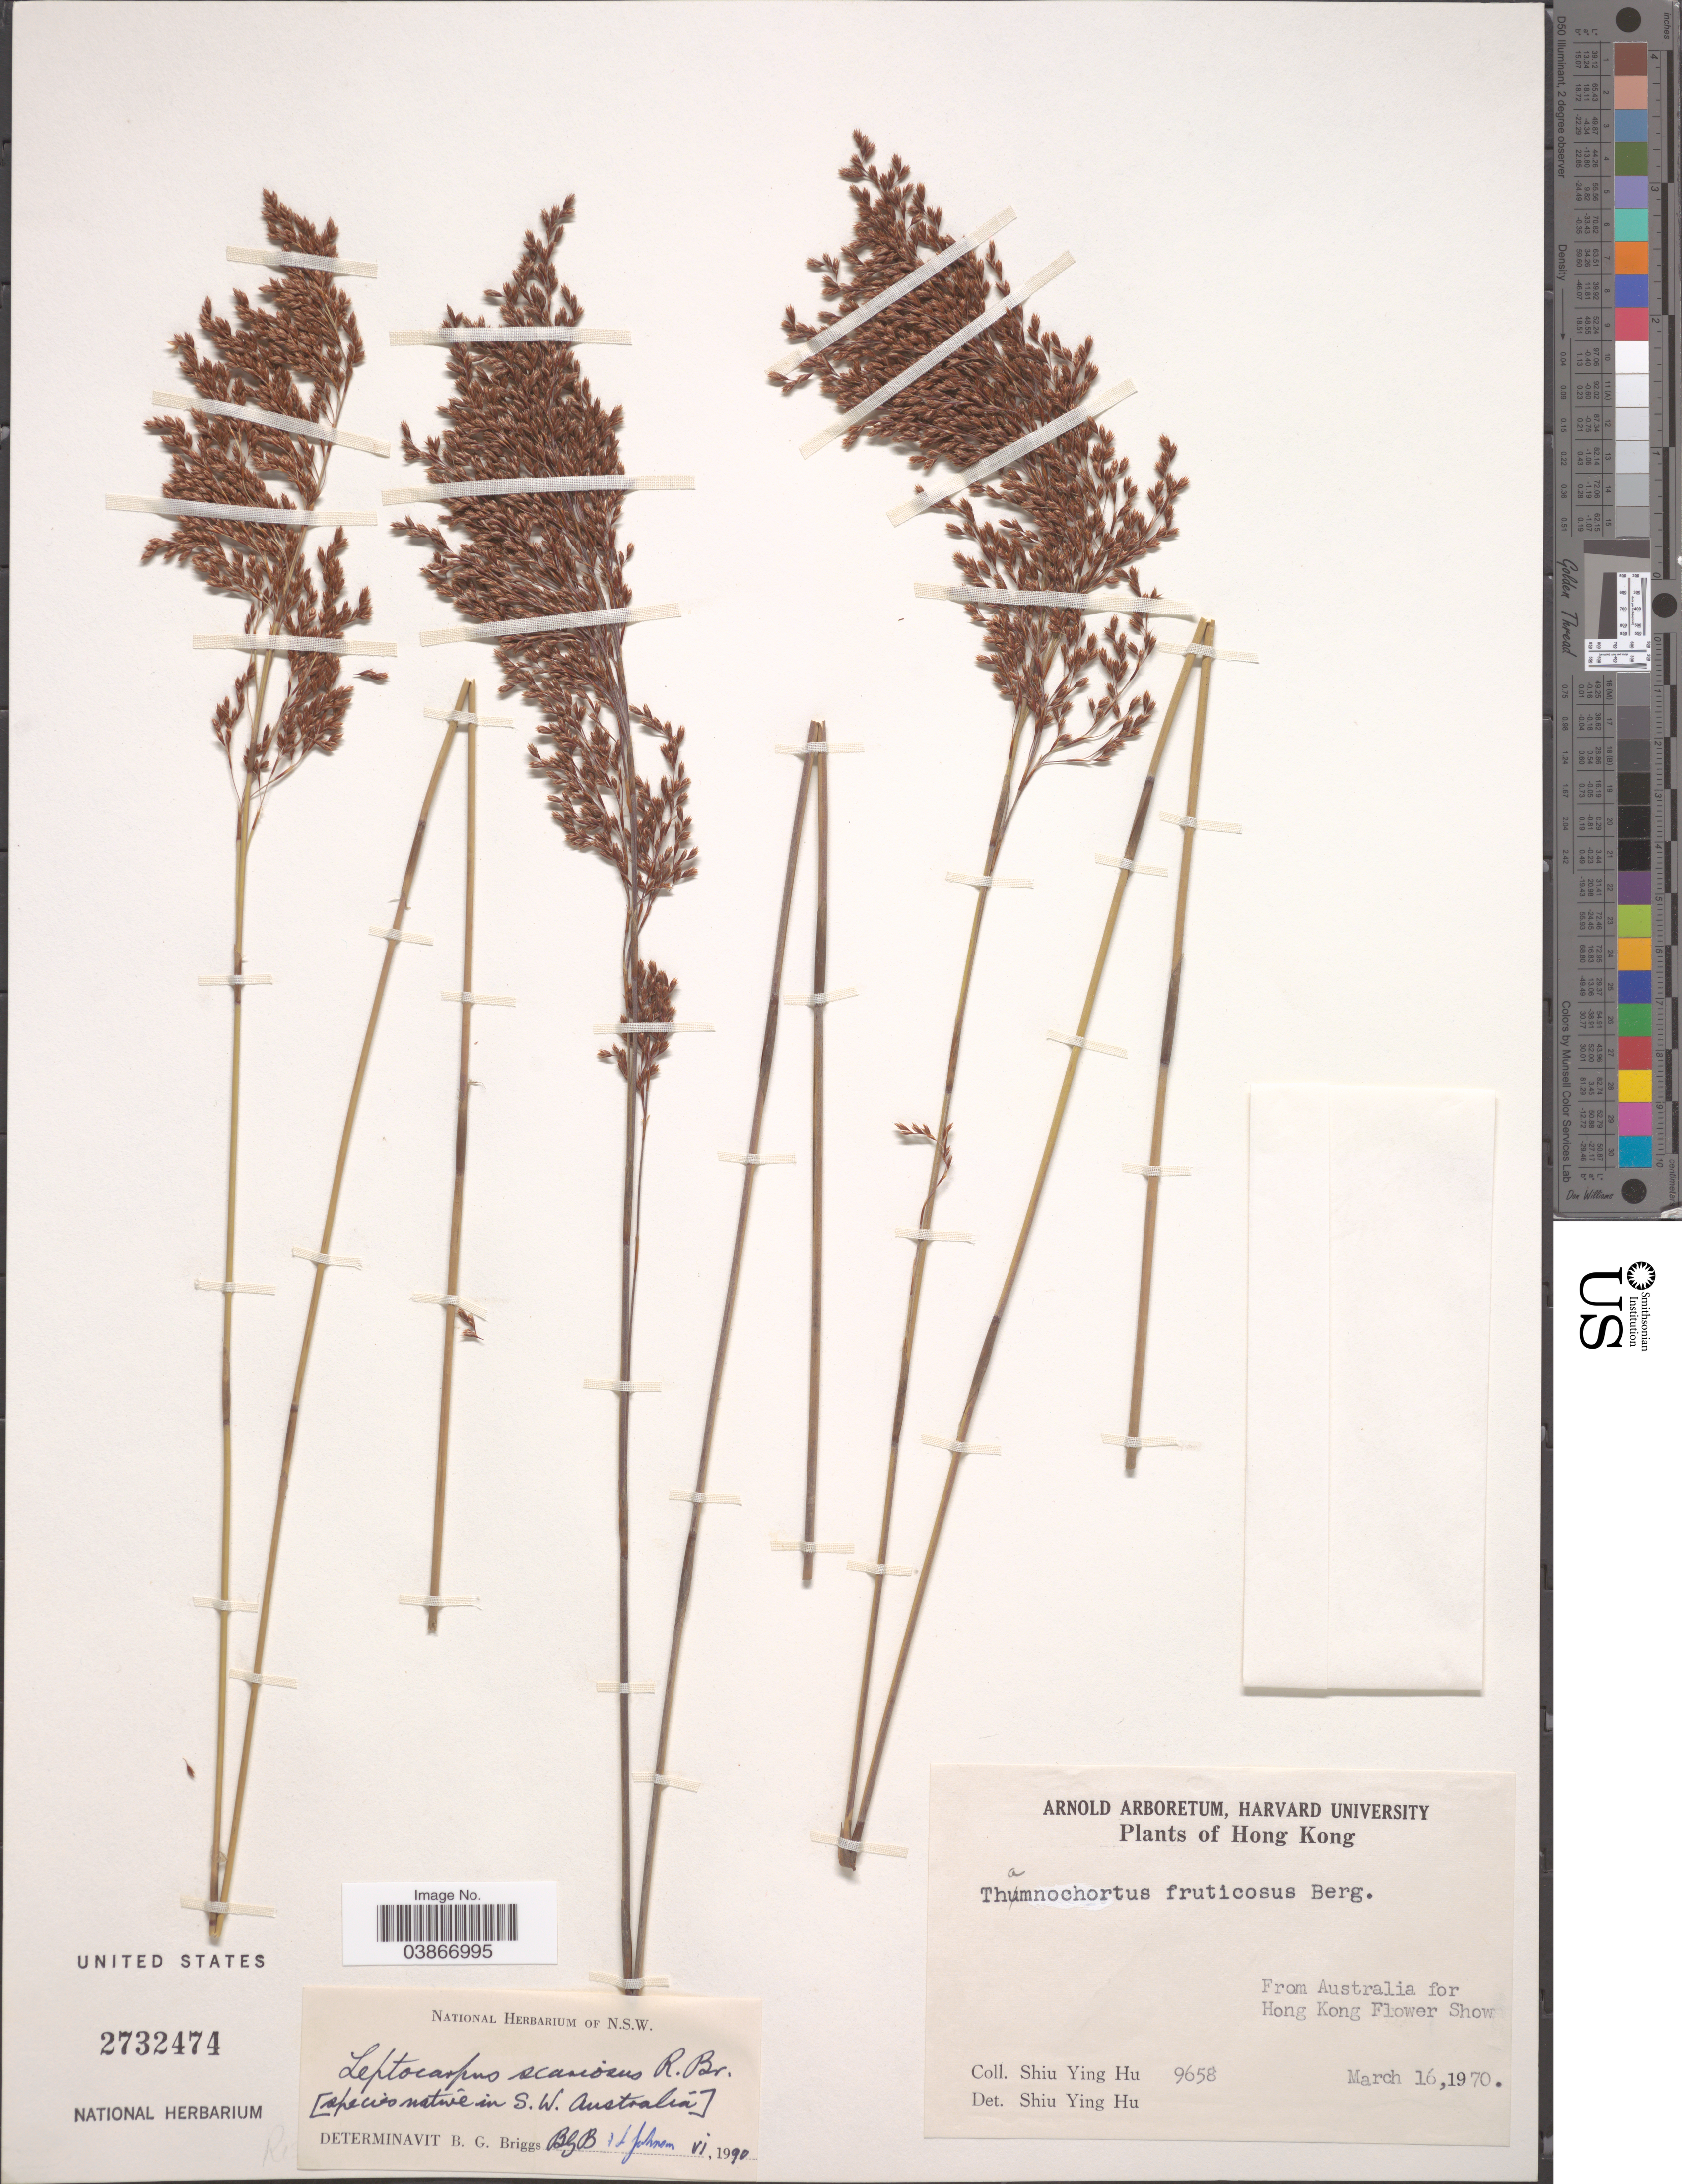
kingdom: Plantae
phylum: Tracheophyta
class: Liliopsida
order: Poales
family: Restionaceae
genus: Leptocarpus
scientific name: Leptocarpus scariosus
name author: R. Br.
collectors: S. Y. Hu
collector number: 9658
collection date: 1970-03-16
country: China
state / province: Hong Kong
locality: From Australia for Hong Kong Flower Show.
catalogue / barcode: US 2732474